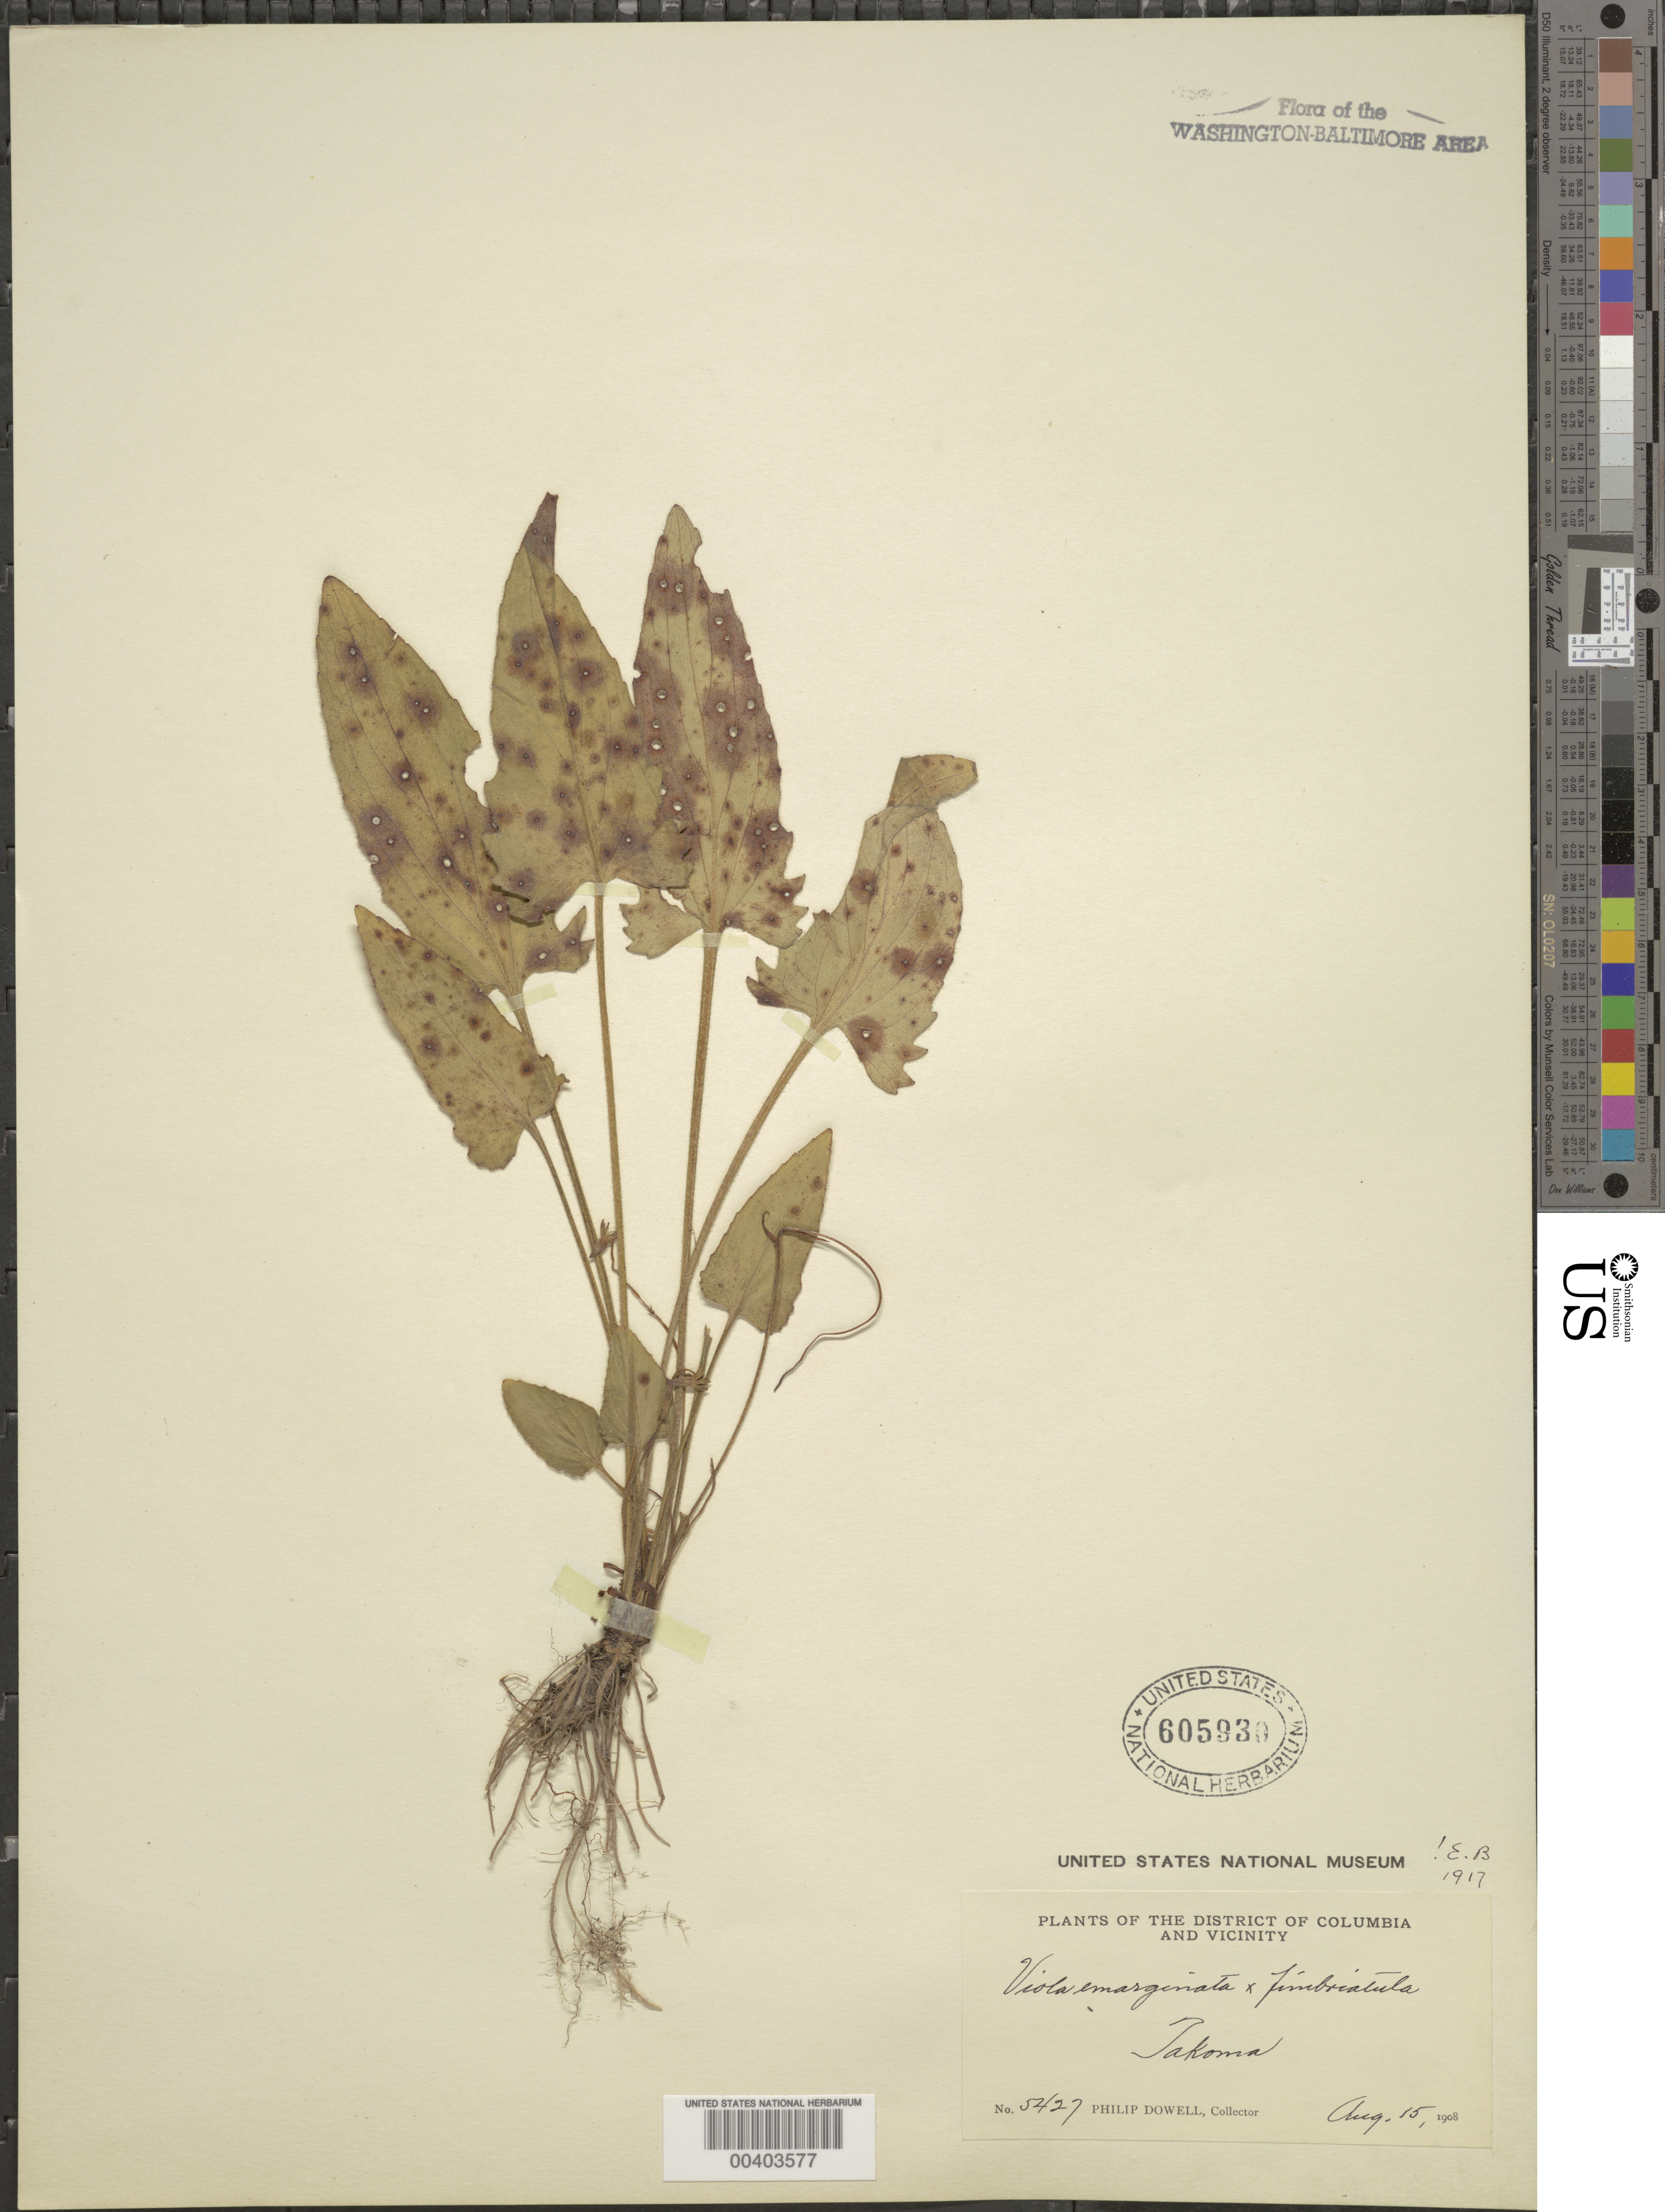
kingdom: Plantae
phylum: Tracheophyta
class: Magnoliopsida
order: Malpighiales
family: Violaceae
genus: Viola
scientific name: Viola sagittata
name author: Aiton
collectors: P. Dowell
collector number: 5427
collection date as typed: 15 Aug 1908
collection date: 1908-08-15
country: United States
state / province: District of Columbia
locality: Takoma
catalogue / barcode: US 605930